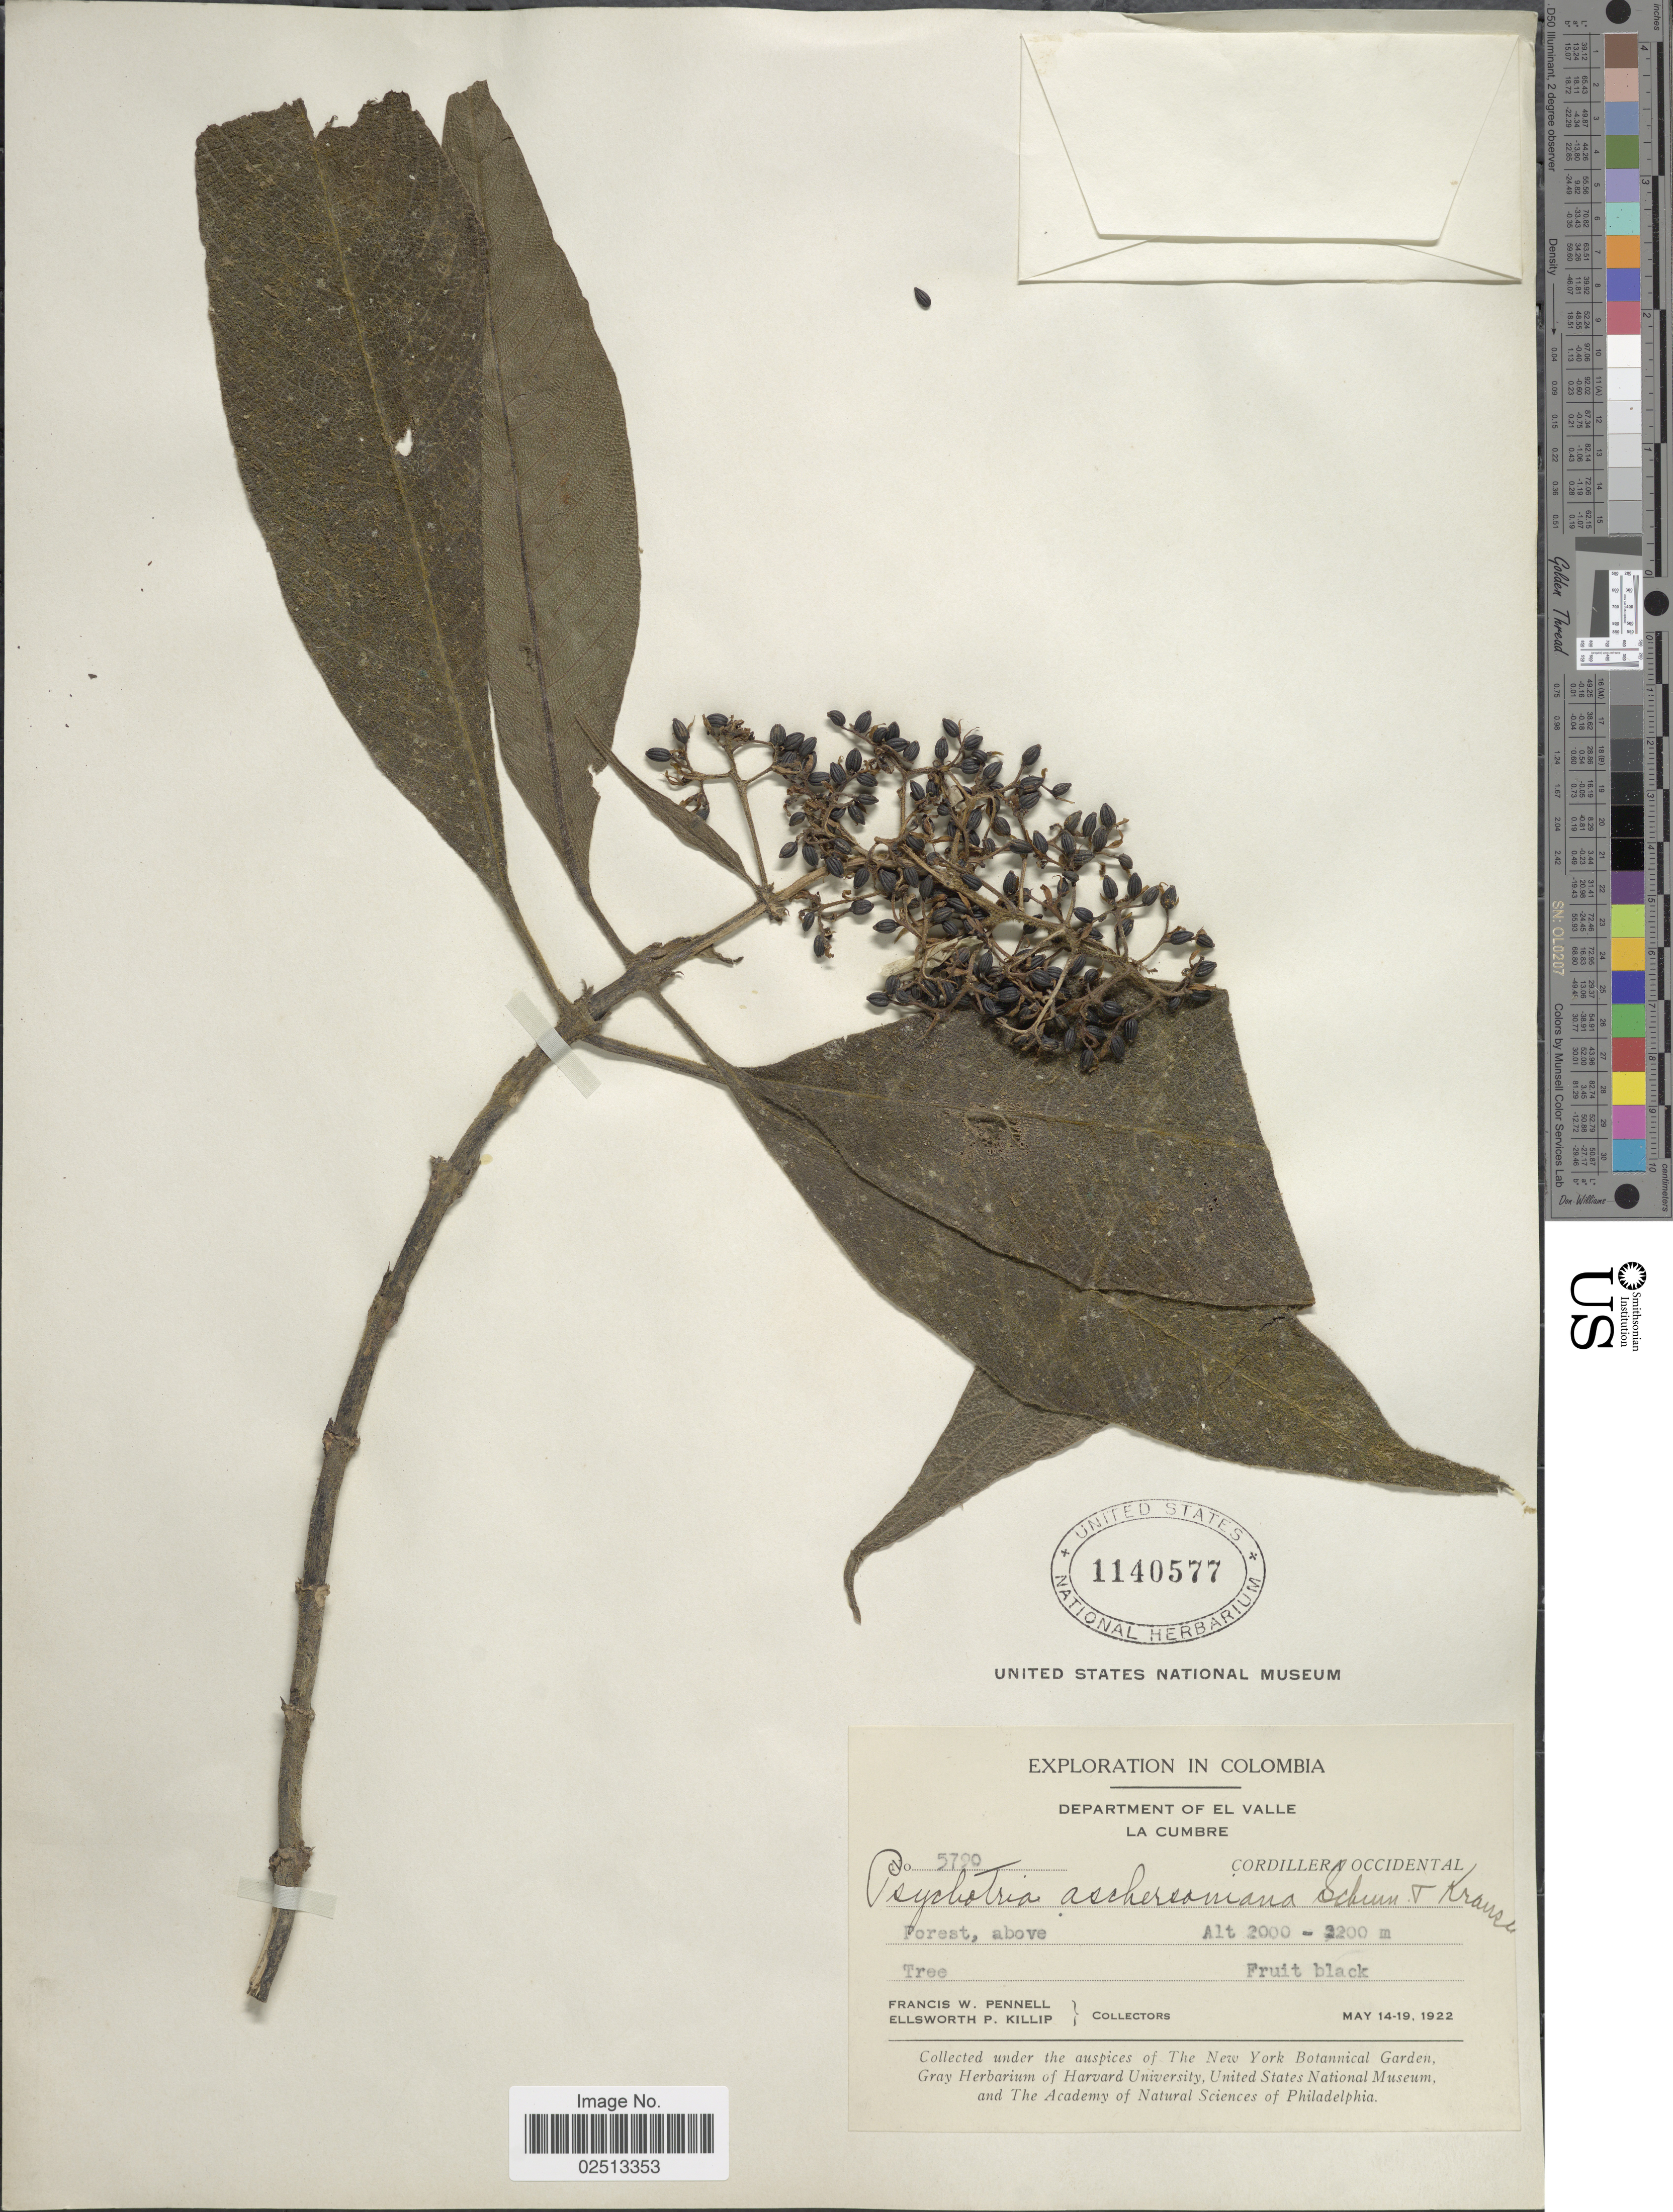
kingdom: Plantae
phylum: Tracheophyta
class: Magnoliopsida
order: Gentianales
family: Rubiaceae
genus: Psychotria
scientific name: Psychotria aschersoniana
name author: K. Schum. & K. Krause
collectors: F. W. Pennell & E. P. Killip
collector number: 5790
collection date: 1922-05-14/1922-05-19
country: Colombia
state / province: Valle del Cauca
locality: Department of el Valle. La Cumbre, Cordillera Occidental.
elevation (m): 2000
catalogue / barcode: US 1140577